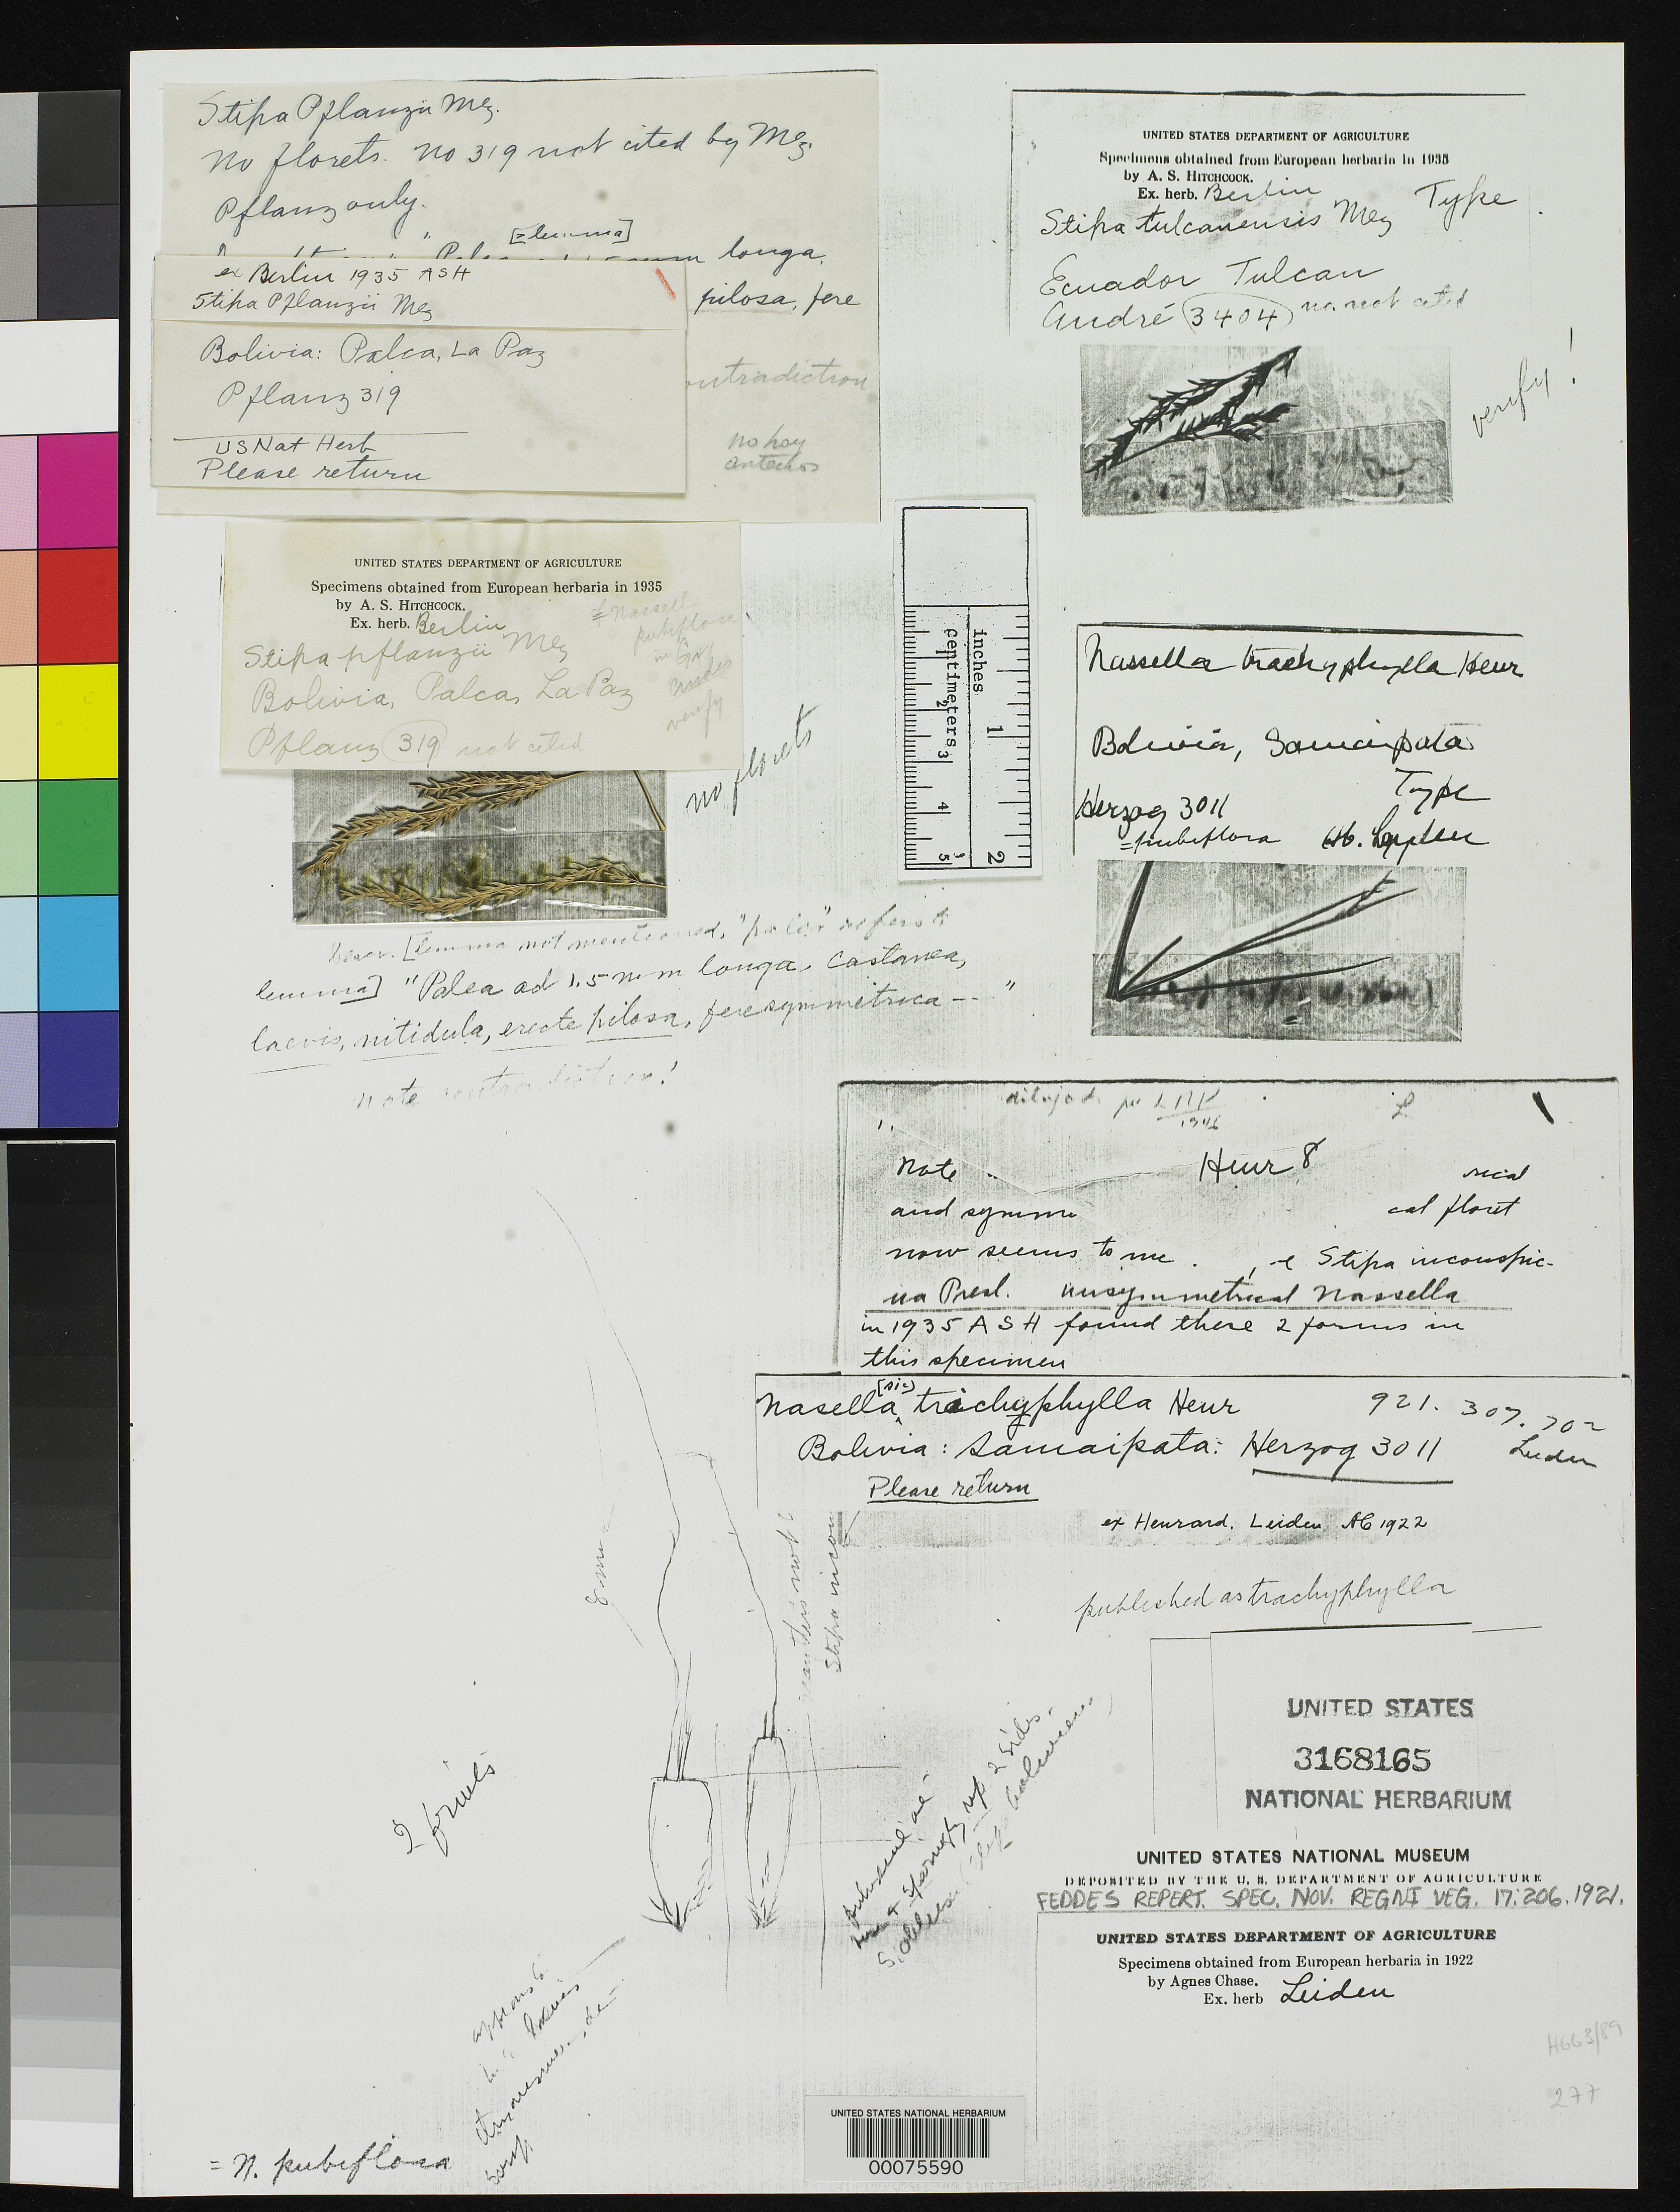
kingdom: Plantae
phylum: Tracheophyta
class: Liliopsida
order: Poales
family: Poaceae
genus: Stipa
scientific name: Stipa pflanzii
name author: Mez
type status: Type Fragment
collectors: K. Pflanz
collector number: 319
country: Bolivia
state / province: La Paz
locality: Palca.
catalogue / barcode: US 3168165